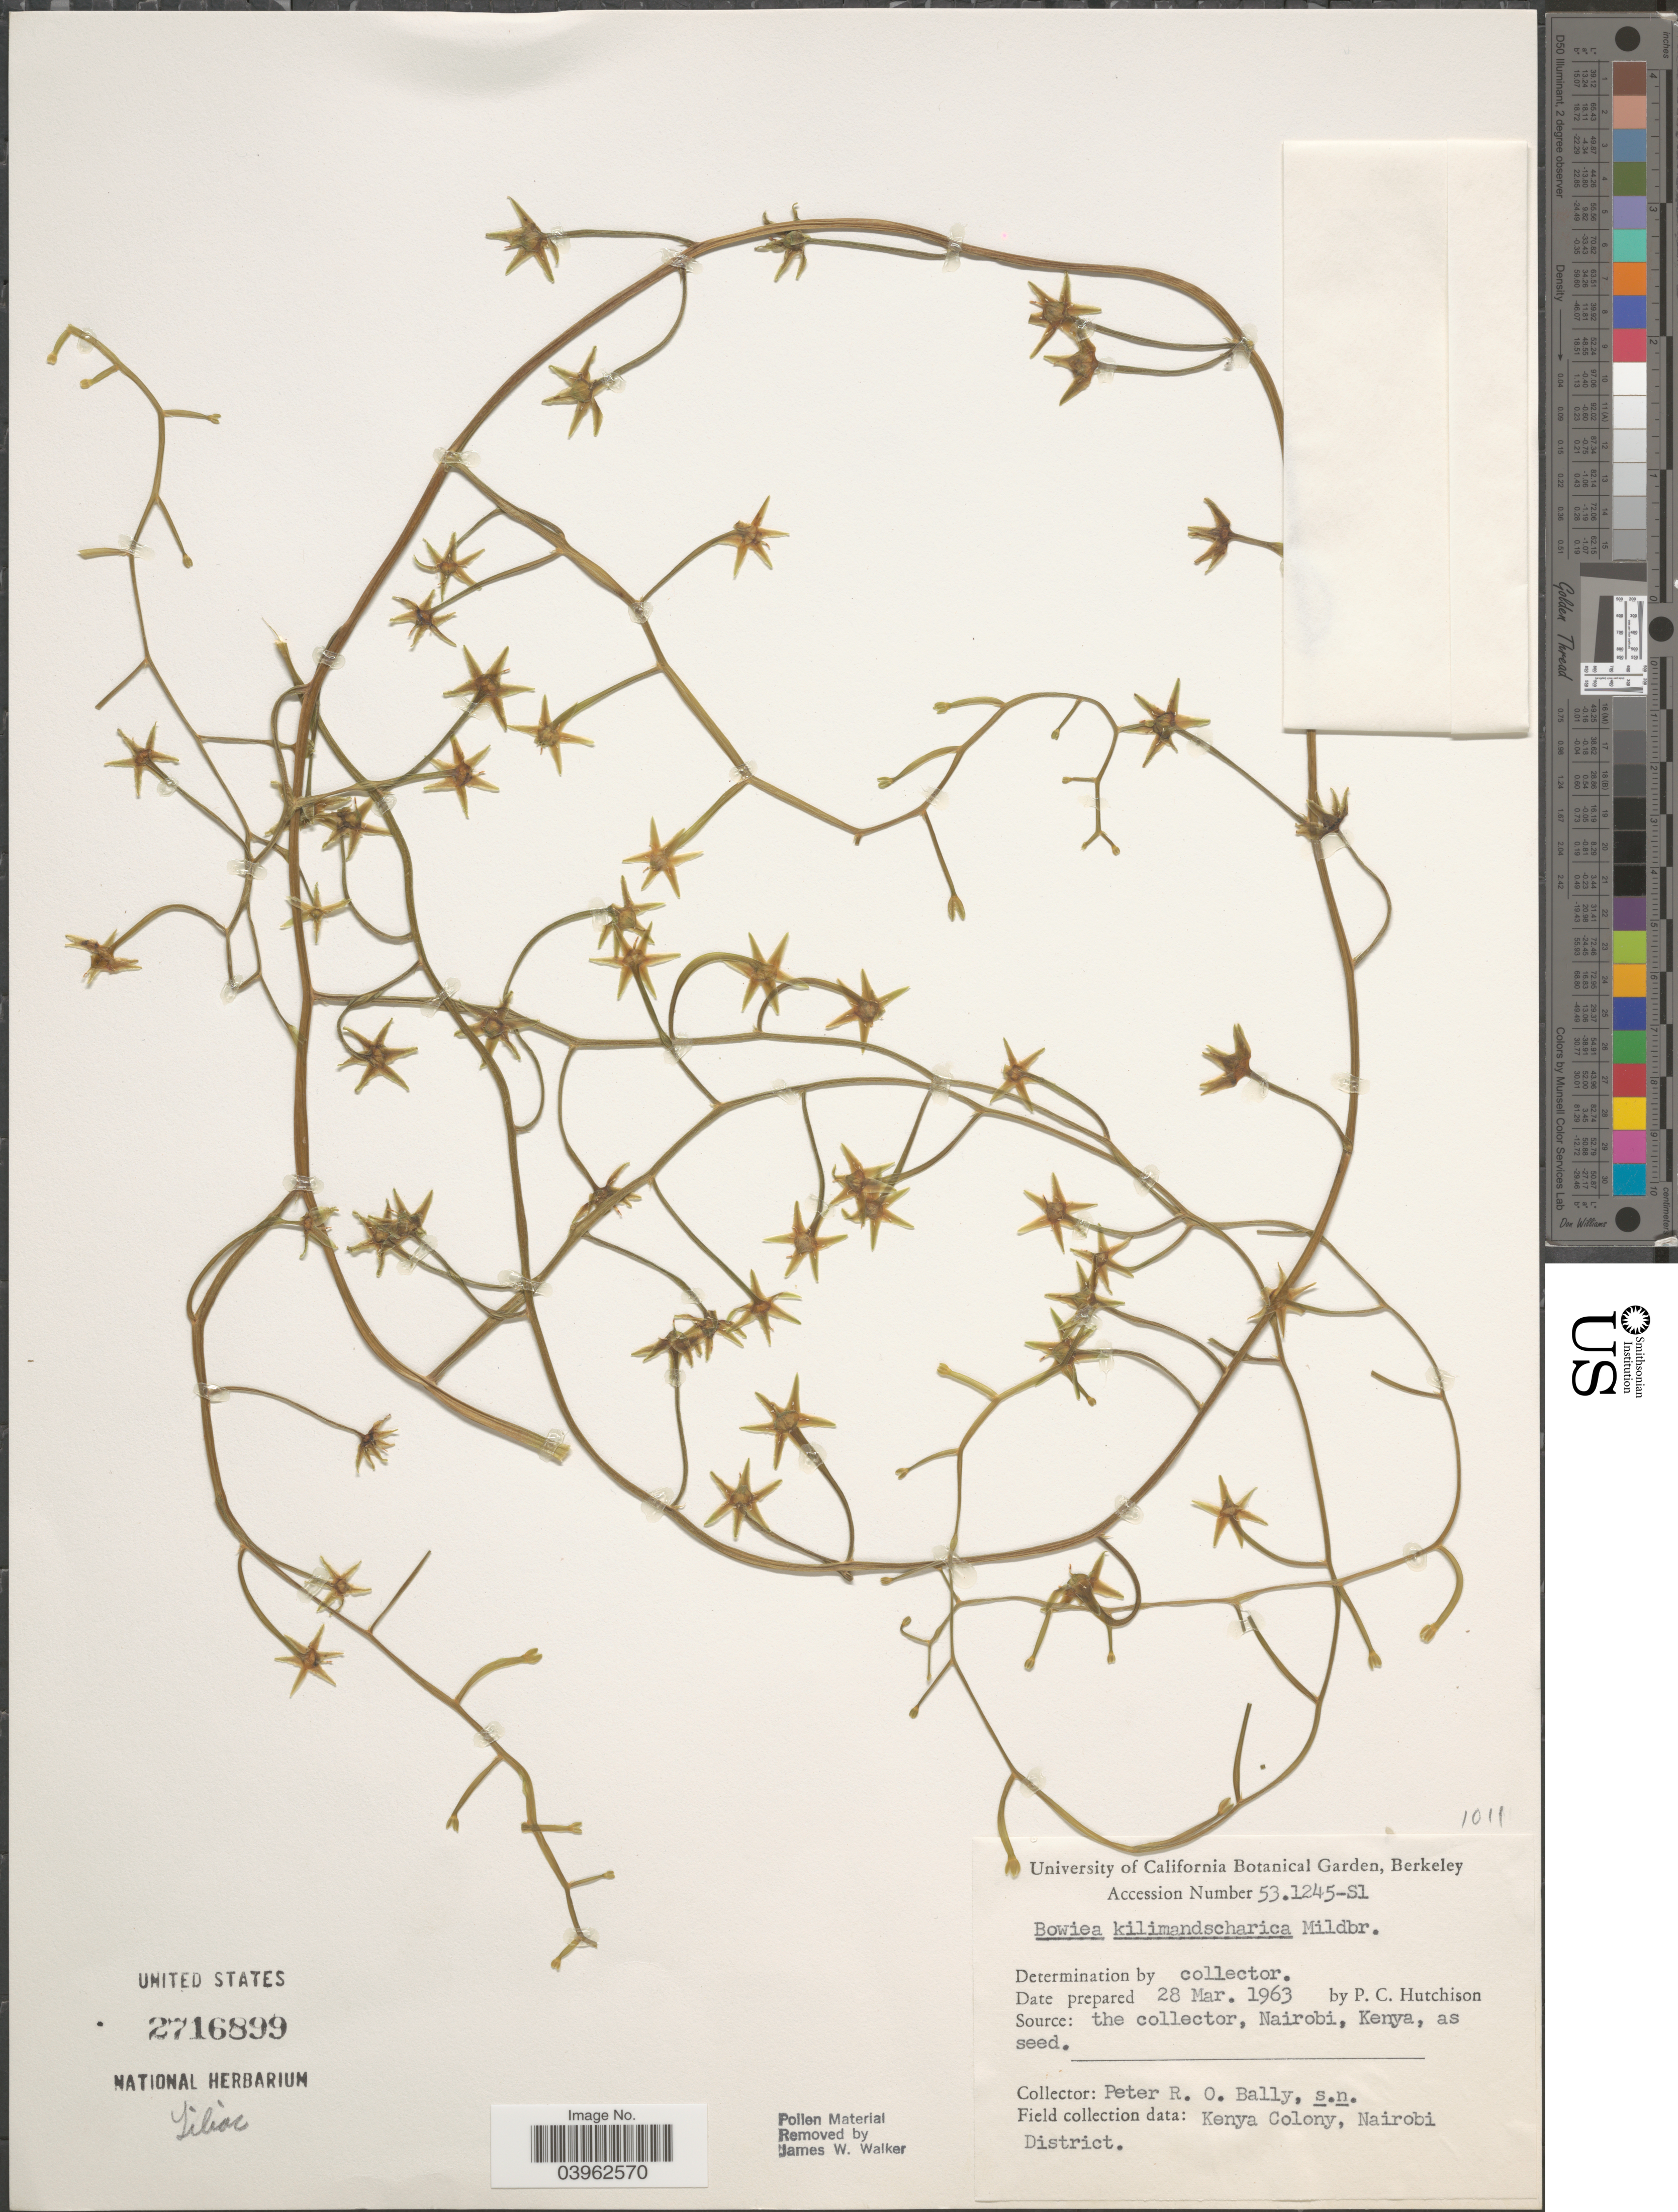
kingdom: Plantae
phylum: Tracheophyta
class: Liliopsida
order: Asparagales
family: Asparagaceae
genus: Bowiea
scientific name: Bowiea kilimandscharica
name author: Mildbr.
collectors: P. C. Hutchison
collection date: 1963-03-28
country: United States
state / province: California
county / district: Alameda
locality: University of California Botanical Garden, Berkeley.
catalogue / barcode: US 2716899